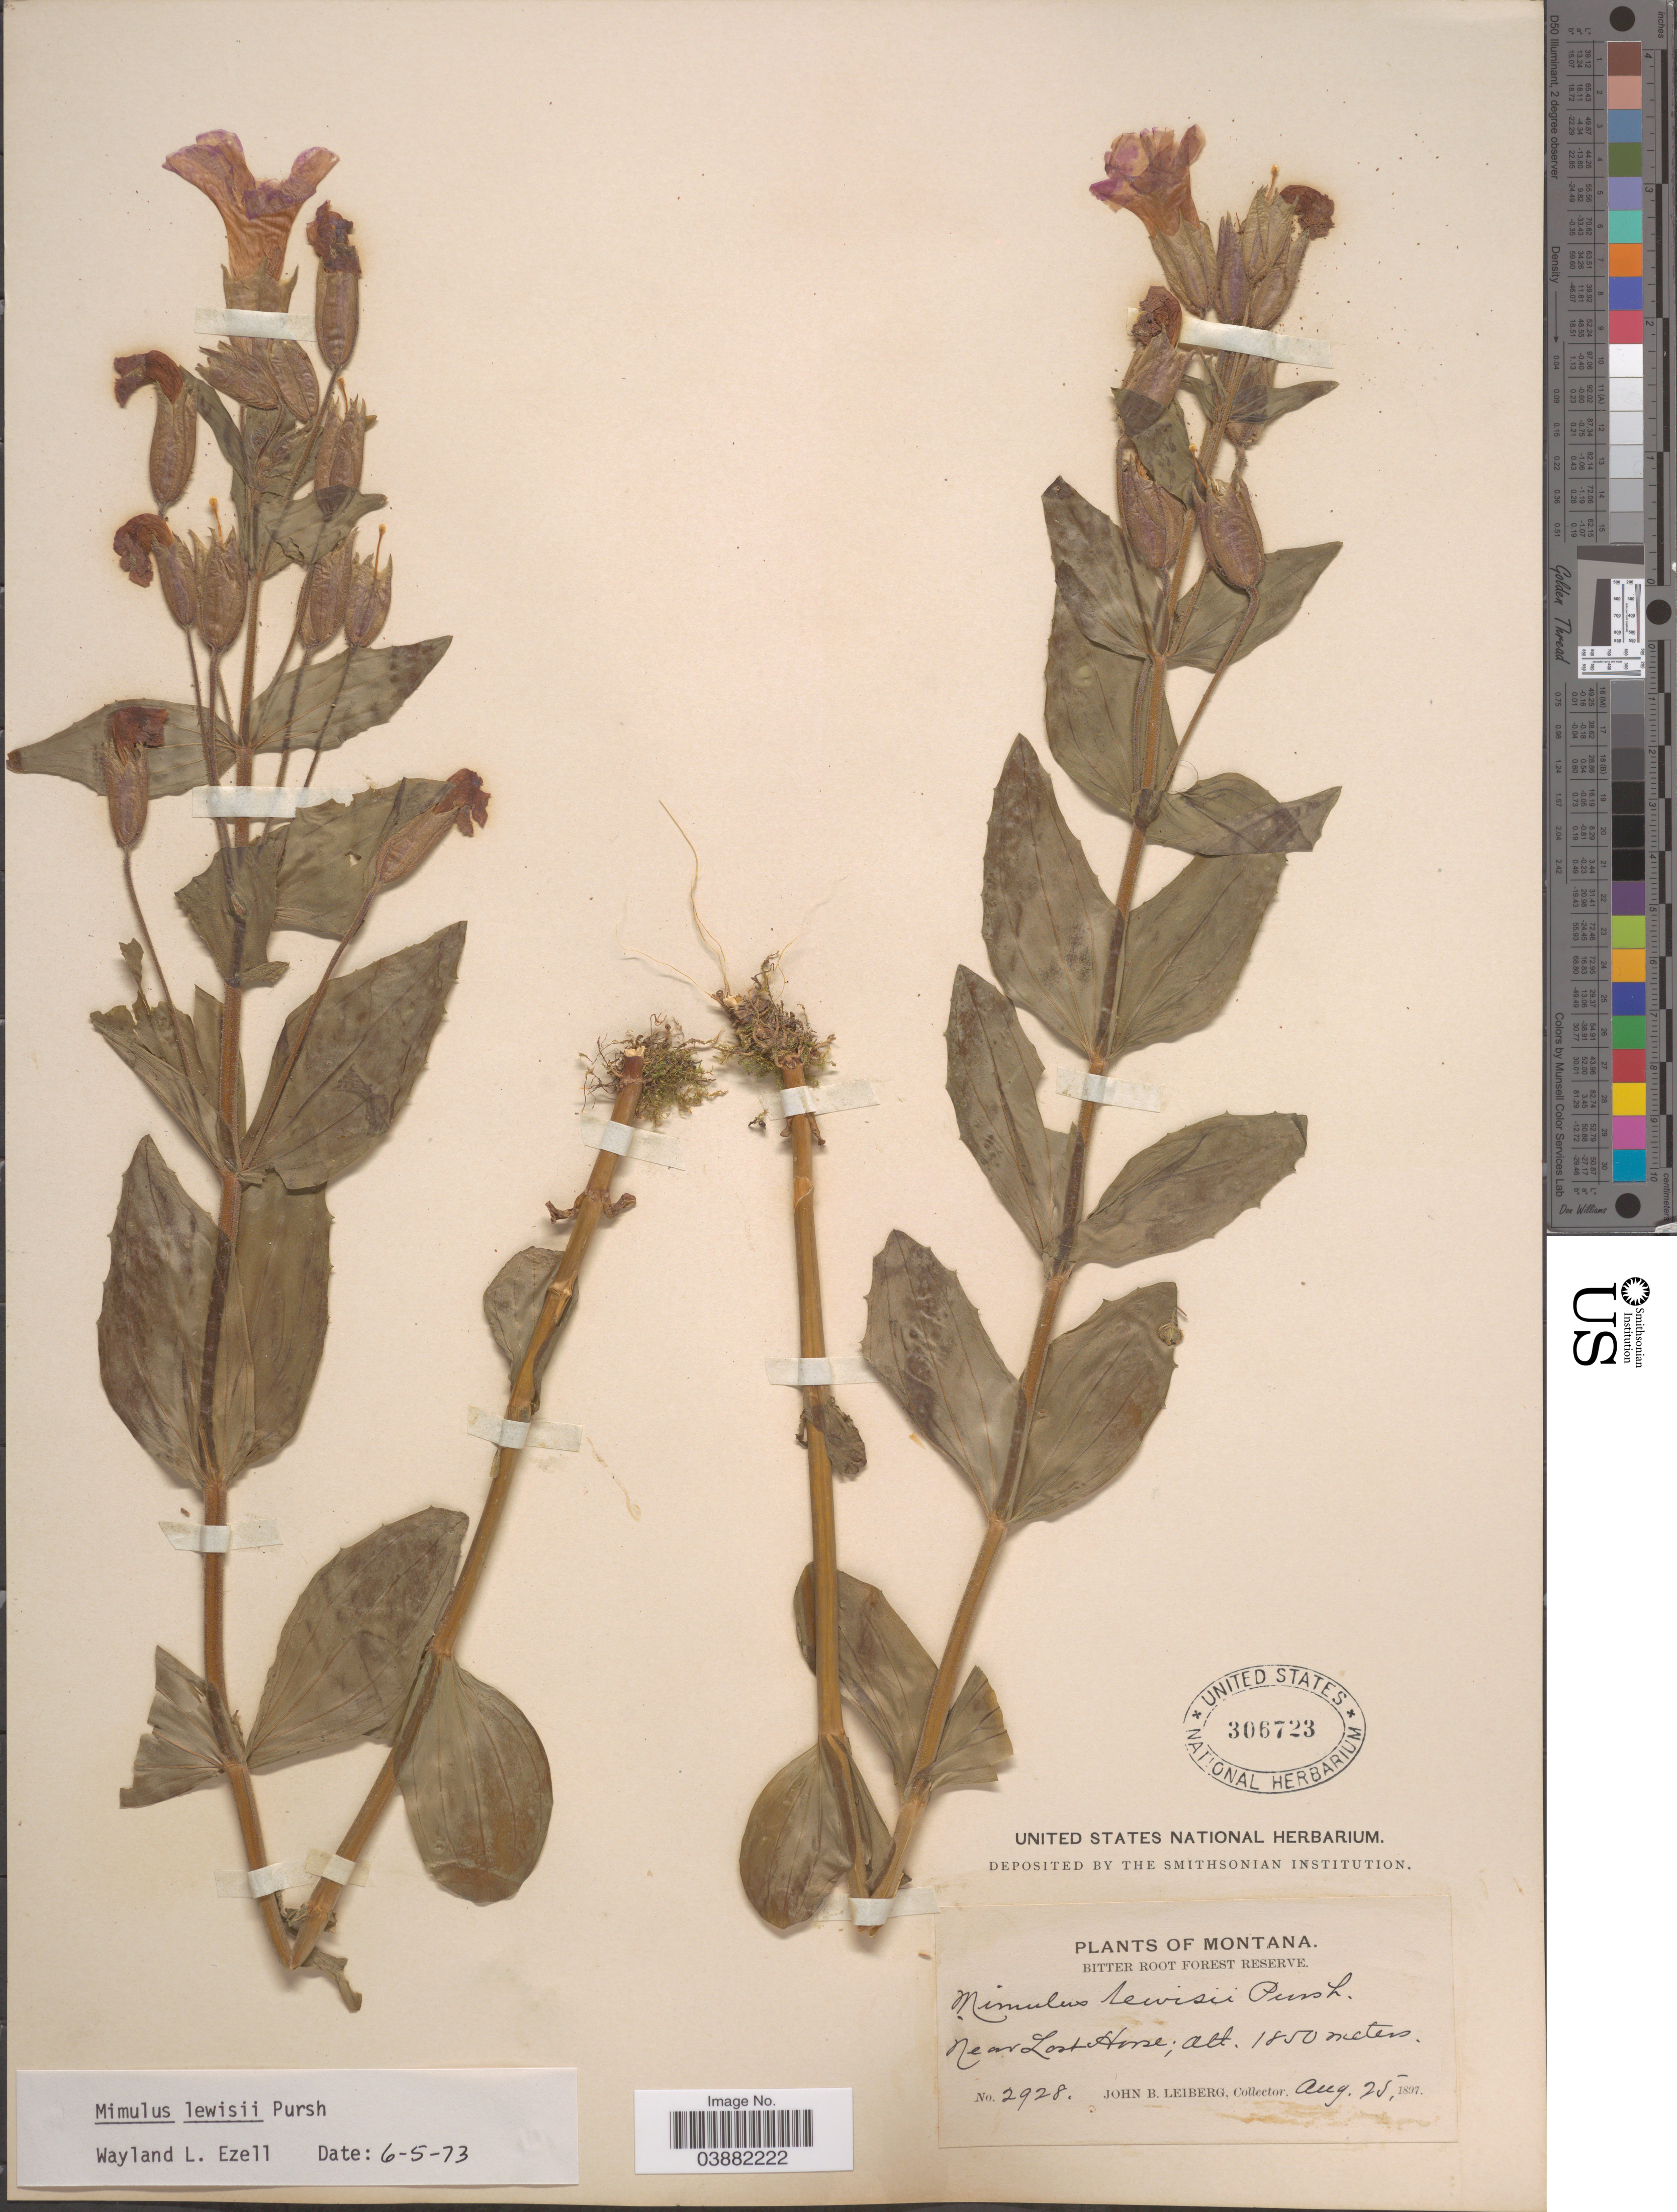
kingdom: Plantae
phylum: Tracheophyta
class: Magnoliopsida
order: Lamiales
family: Phrymaceae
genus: Mimulus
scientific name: Mimulus lewisii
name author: Pursh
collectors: J. B. Leiberg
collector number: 2928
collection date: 1897-08-25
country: United States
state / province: Montana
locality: Bitter Root Forest Reserve. Near Lost Horse.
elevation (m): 1850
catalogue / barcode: US 306723